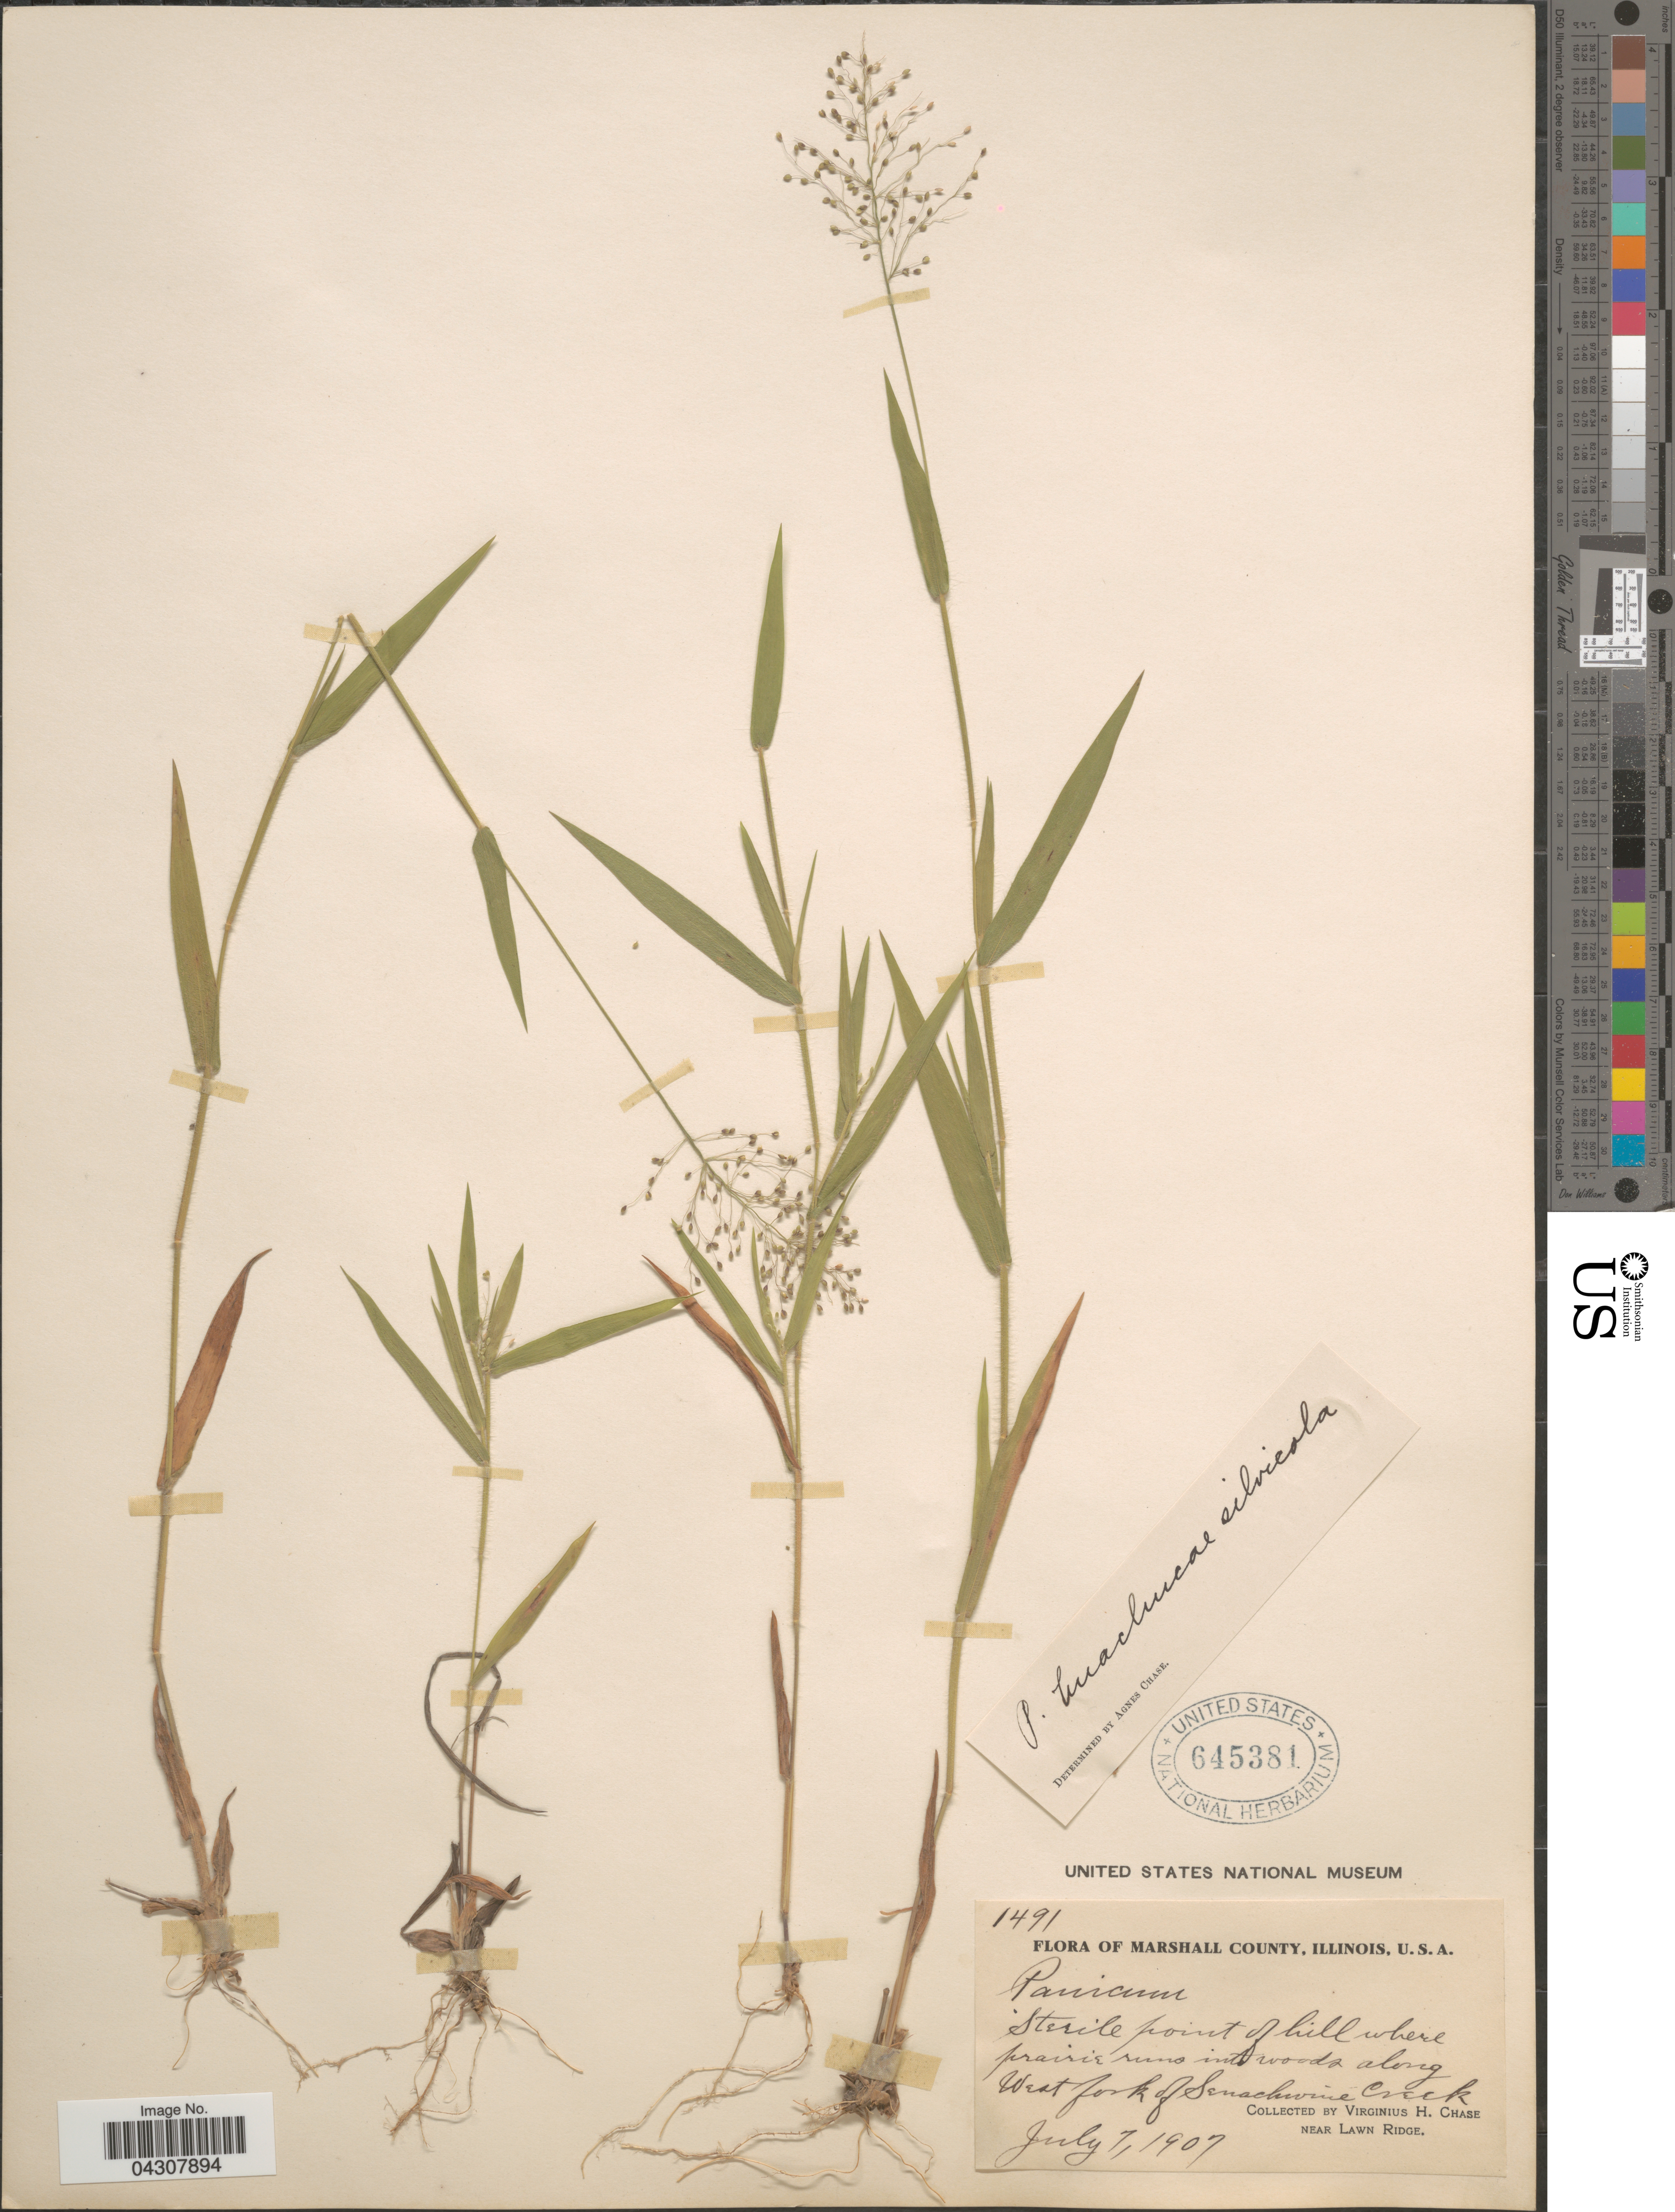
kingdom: Plantae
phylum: Tracheophyta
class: Liliopsida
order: Poales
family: Poaceae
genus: Dichanthelium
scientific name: Dichanthelium acuminatum var. acuminatum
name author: (Sw.) Gould & C.A. Clark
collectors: V. H. Chase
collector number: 1491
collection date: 1907-07-07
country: United States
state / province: Illinois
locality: Marshall County. Sterile point of hill where prairie runs into woods along West fork of Senachwine Creek. Near Lawn Ridge.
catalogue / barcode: US 645381